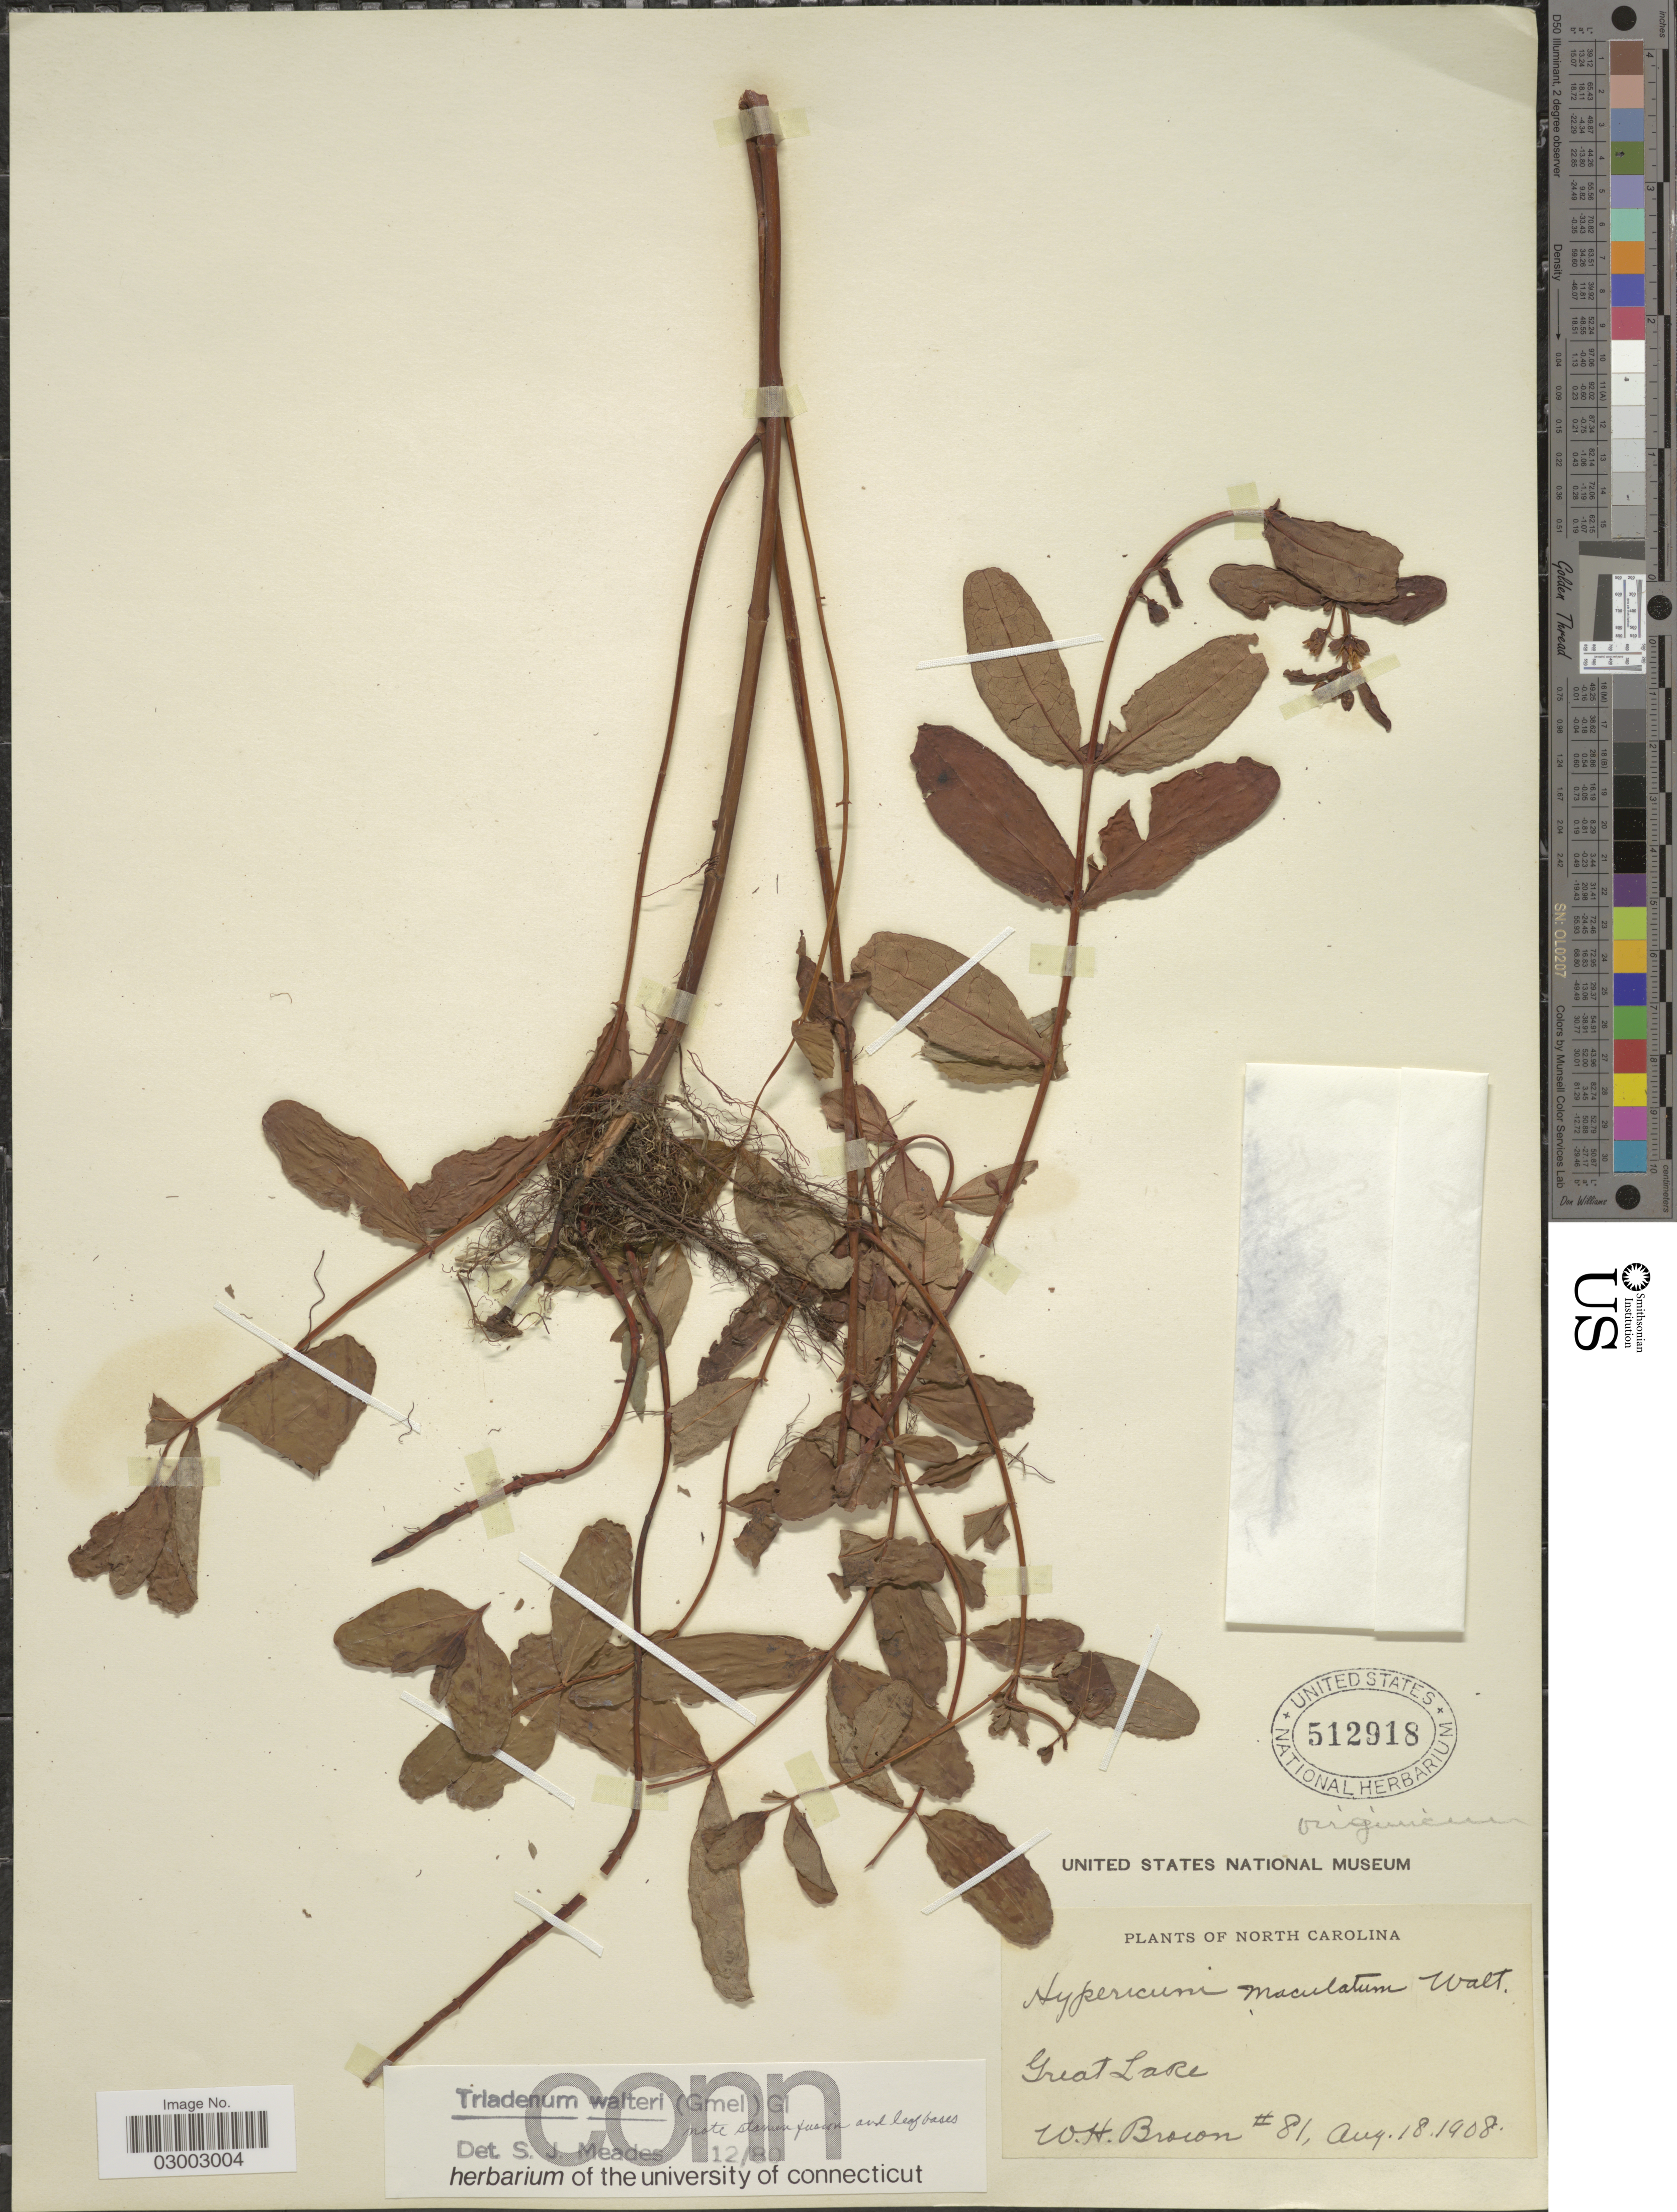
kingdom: Plantae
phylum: Tracheophyta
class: Magnoliopsida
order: Malpighiales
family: Hypericaceae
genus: Hypericum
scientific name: Hypericum walteri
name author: J.F. Gmel.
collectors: W. H. Brown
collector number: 81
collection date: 1908-08-18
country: United States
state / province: North Carolina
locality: Great Lake.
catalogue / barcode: US 512918